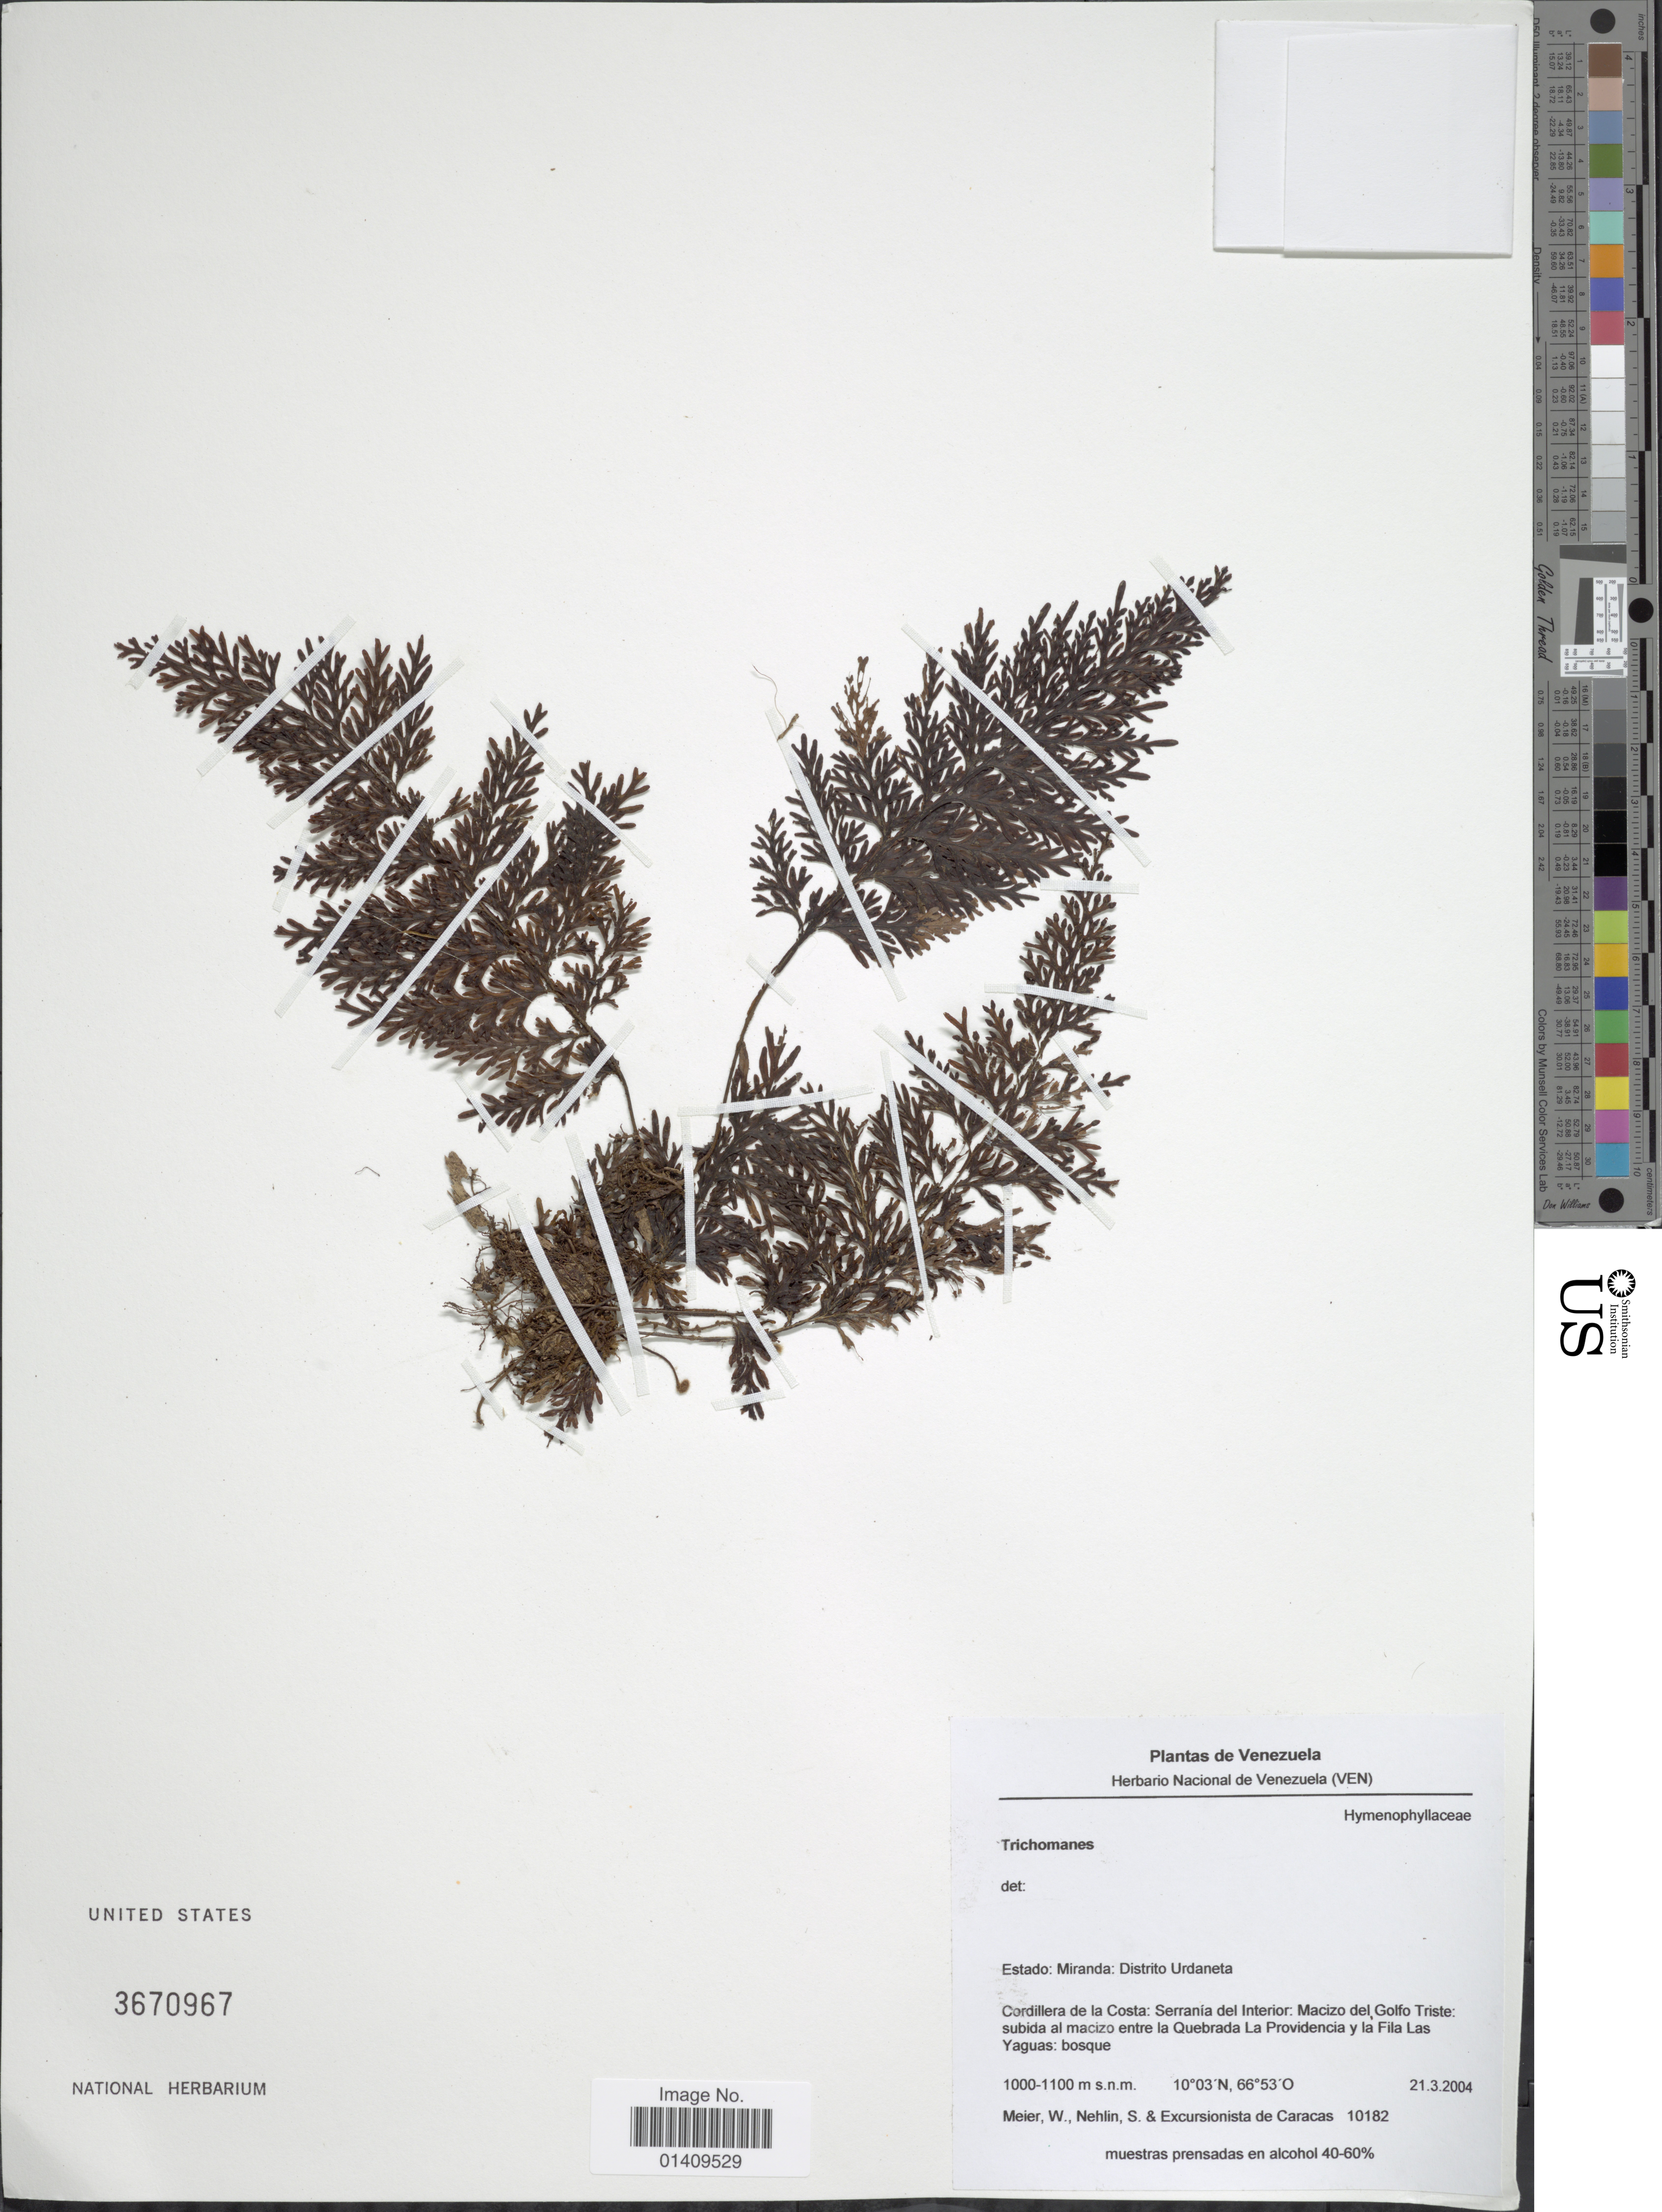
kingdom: Plantae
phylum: Tracheophyta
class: Polypodiopsida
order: Hymenophyllales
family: Hymenophyllaceae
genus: Trichomanes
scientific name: Trichomanes sp.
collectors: W. Meier, S. Nehlin & Excursionista de Caracas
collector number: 10182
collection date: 2004-03-21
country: Venezuela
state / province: Miranda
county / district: Urdaneta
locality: Cordillera de la Costa: Serrania del Interior Marcizo del Golfo Triste subida al macizo entre la Quebrada La Providencia y la Fila las Yaguas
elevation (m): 1000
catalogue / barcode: US 3670967